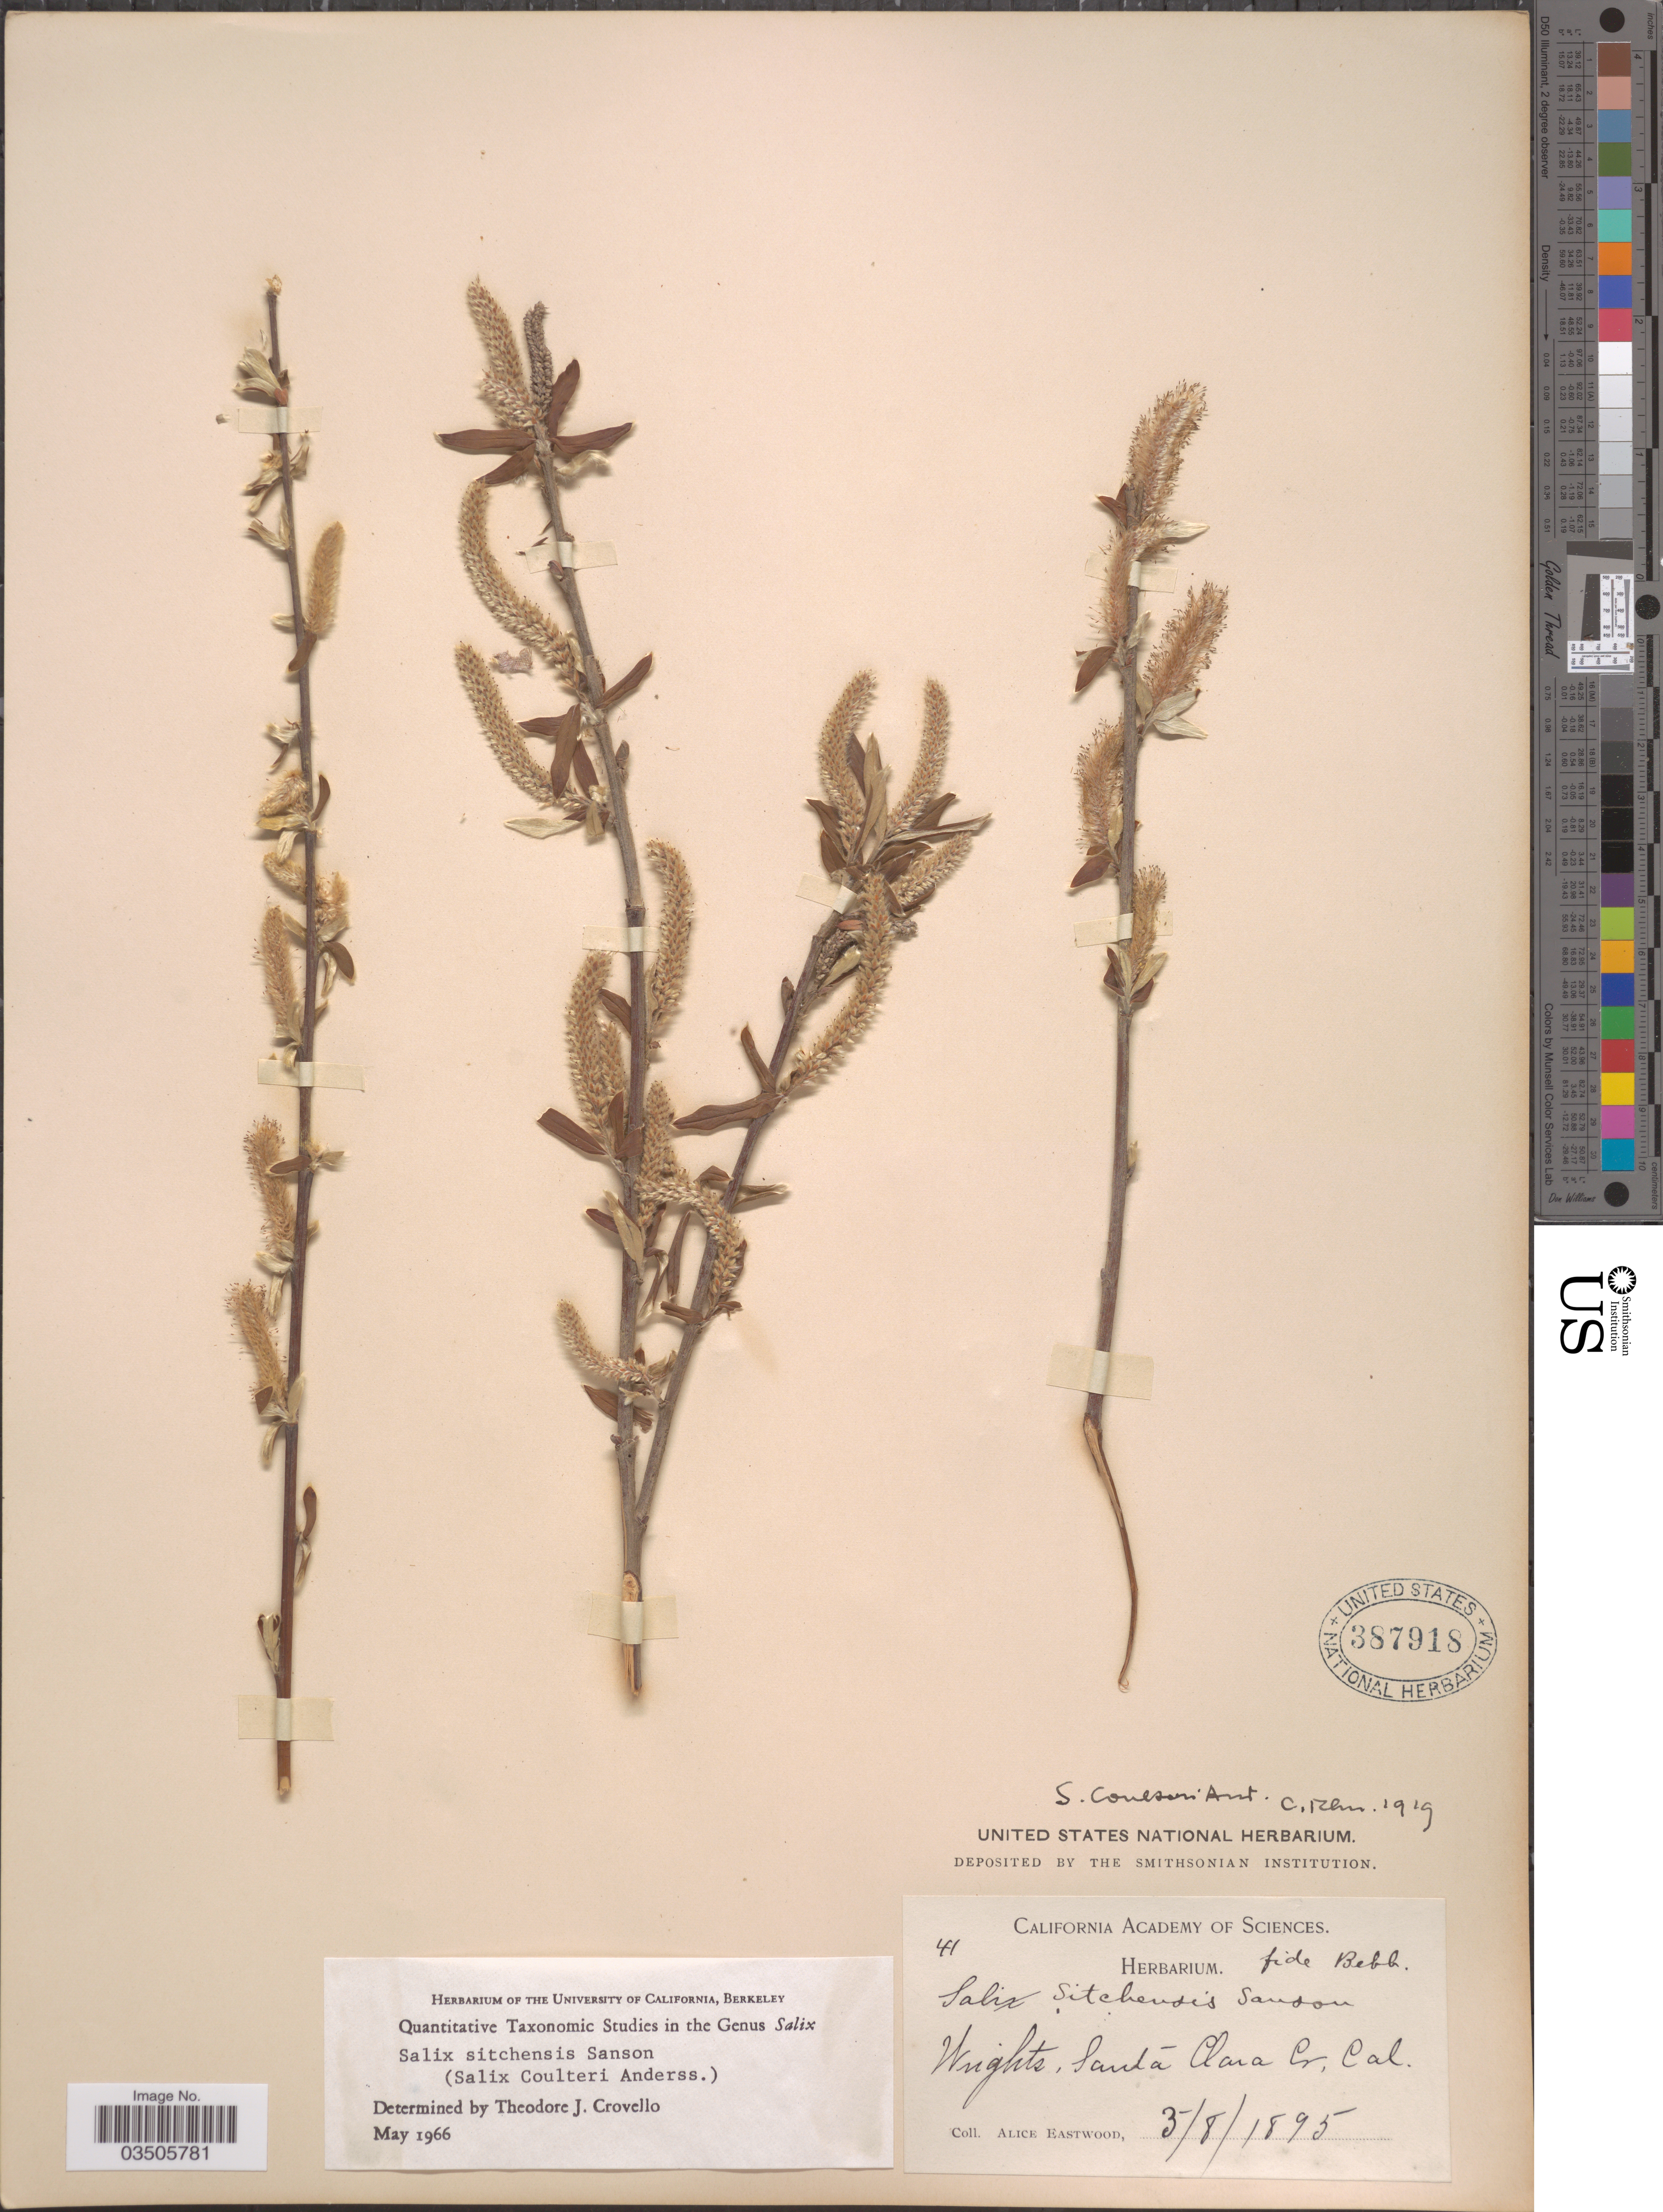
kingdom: Plantae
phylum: Tracheophyta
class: Magnoliopsida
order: Malpighiales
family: Salicaceae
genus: Salix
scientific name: Salix sitchensis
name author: Sanson ex Bong.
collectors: A. Eastwood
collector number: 41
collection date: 1895-03-08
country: United States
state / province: California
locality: Wrights, Santa Clara Cr.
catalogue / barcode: US 387918